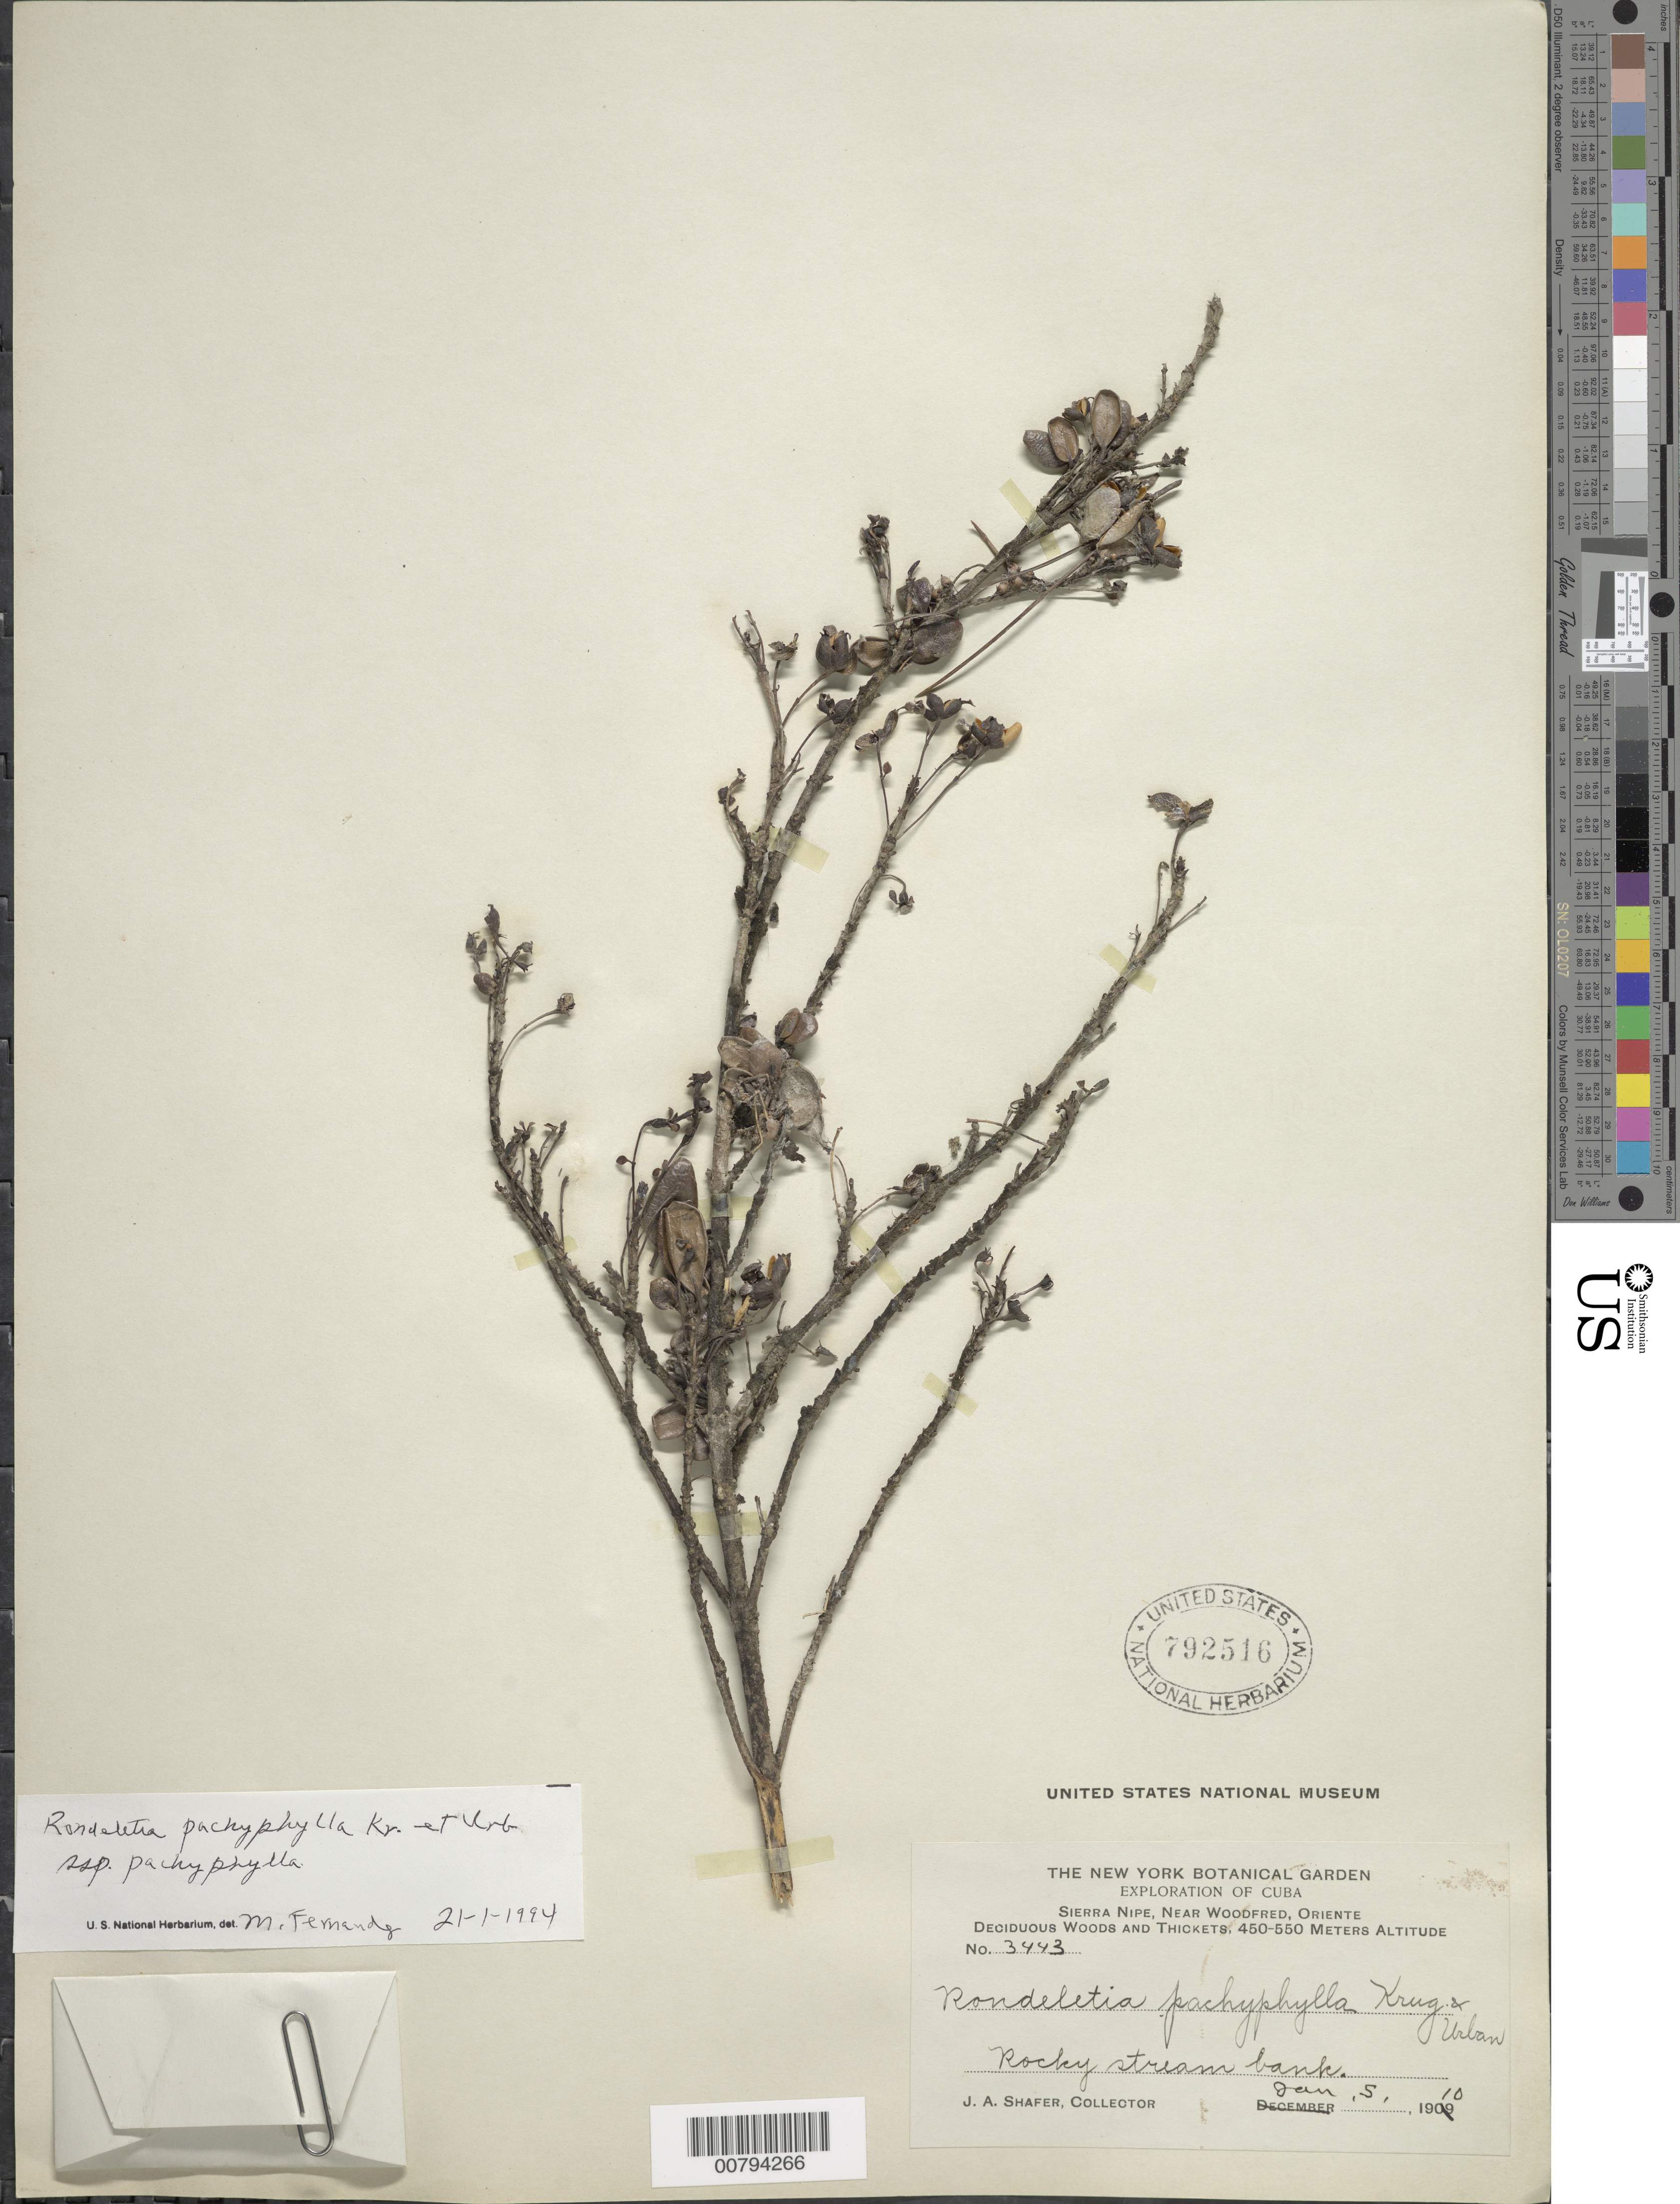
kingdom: Plantae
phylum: Tracheophyta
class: Magnoliopsida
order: Gentianales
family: Rubiaceae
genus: Rondeletia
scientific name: Rondeletia pachyphylla subsp. pacyphylla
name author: Krug & Urb.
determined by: Fernandez, M.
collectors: J. A. Shafer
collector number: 3443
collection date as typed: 05 Jan 1910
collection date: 1910-01-05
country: Cuba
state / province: Oriente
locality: Sierra Nipe, near Woodfred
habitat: Deciduous woods and thickets. Rocky stream bank.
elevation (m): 450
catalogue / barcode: US 792516